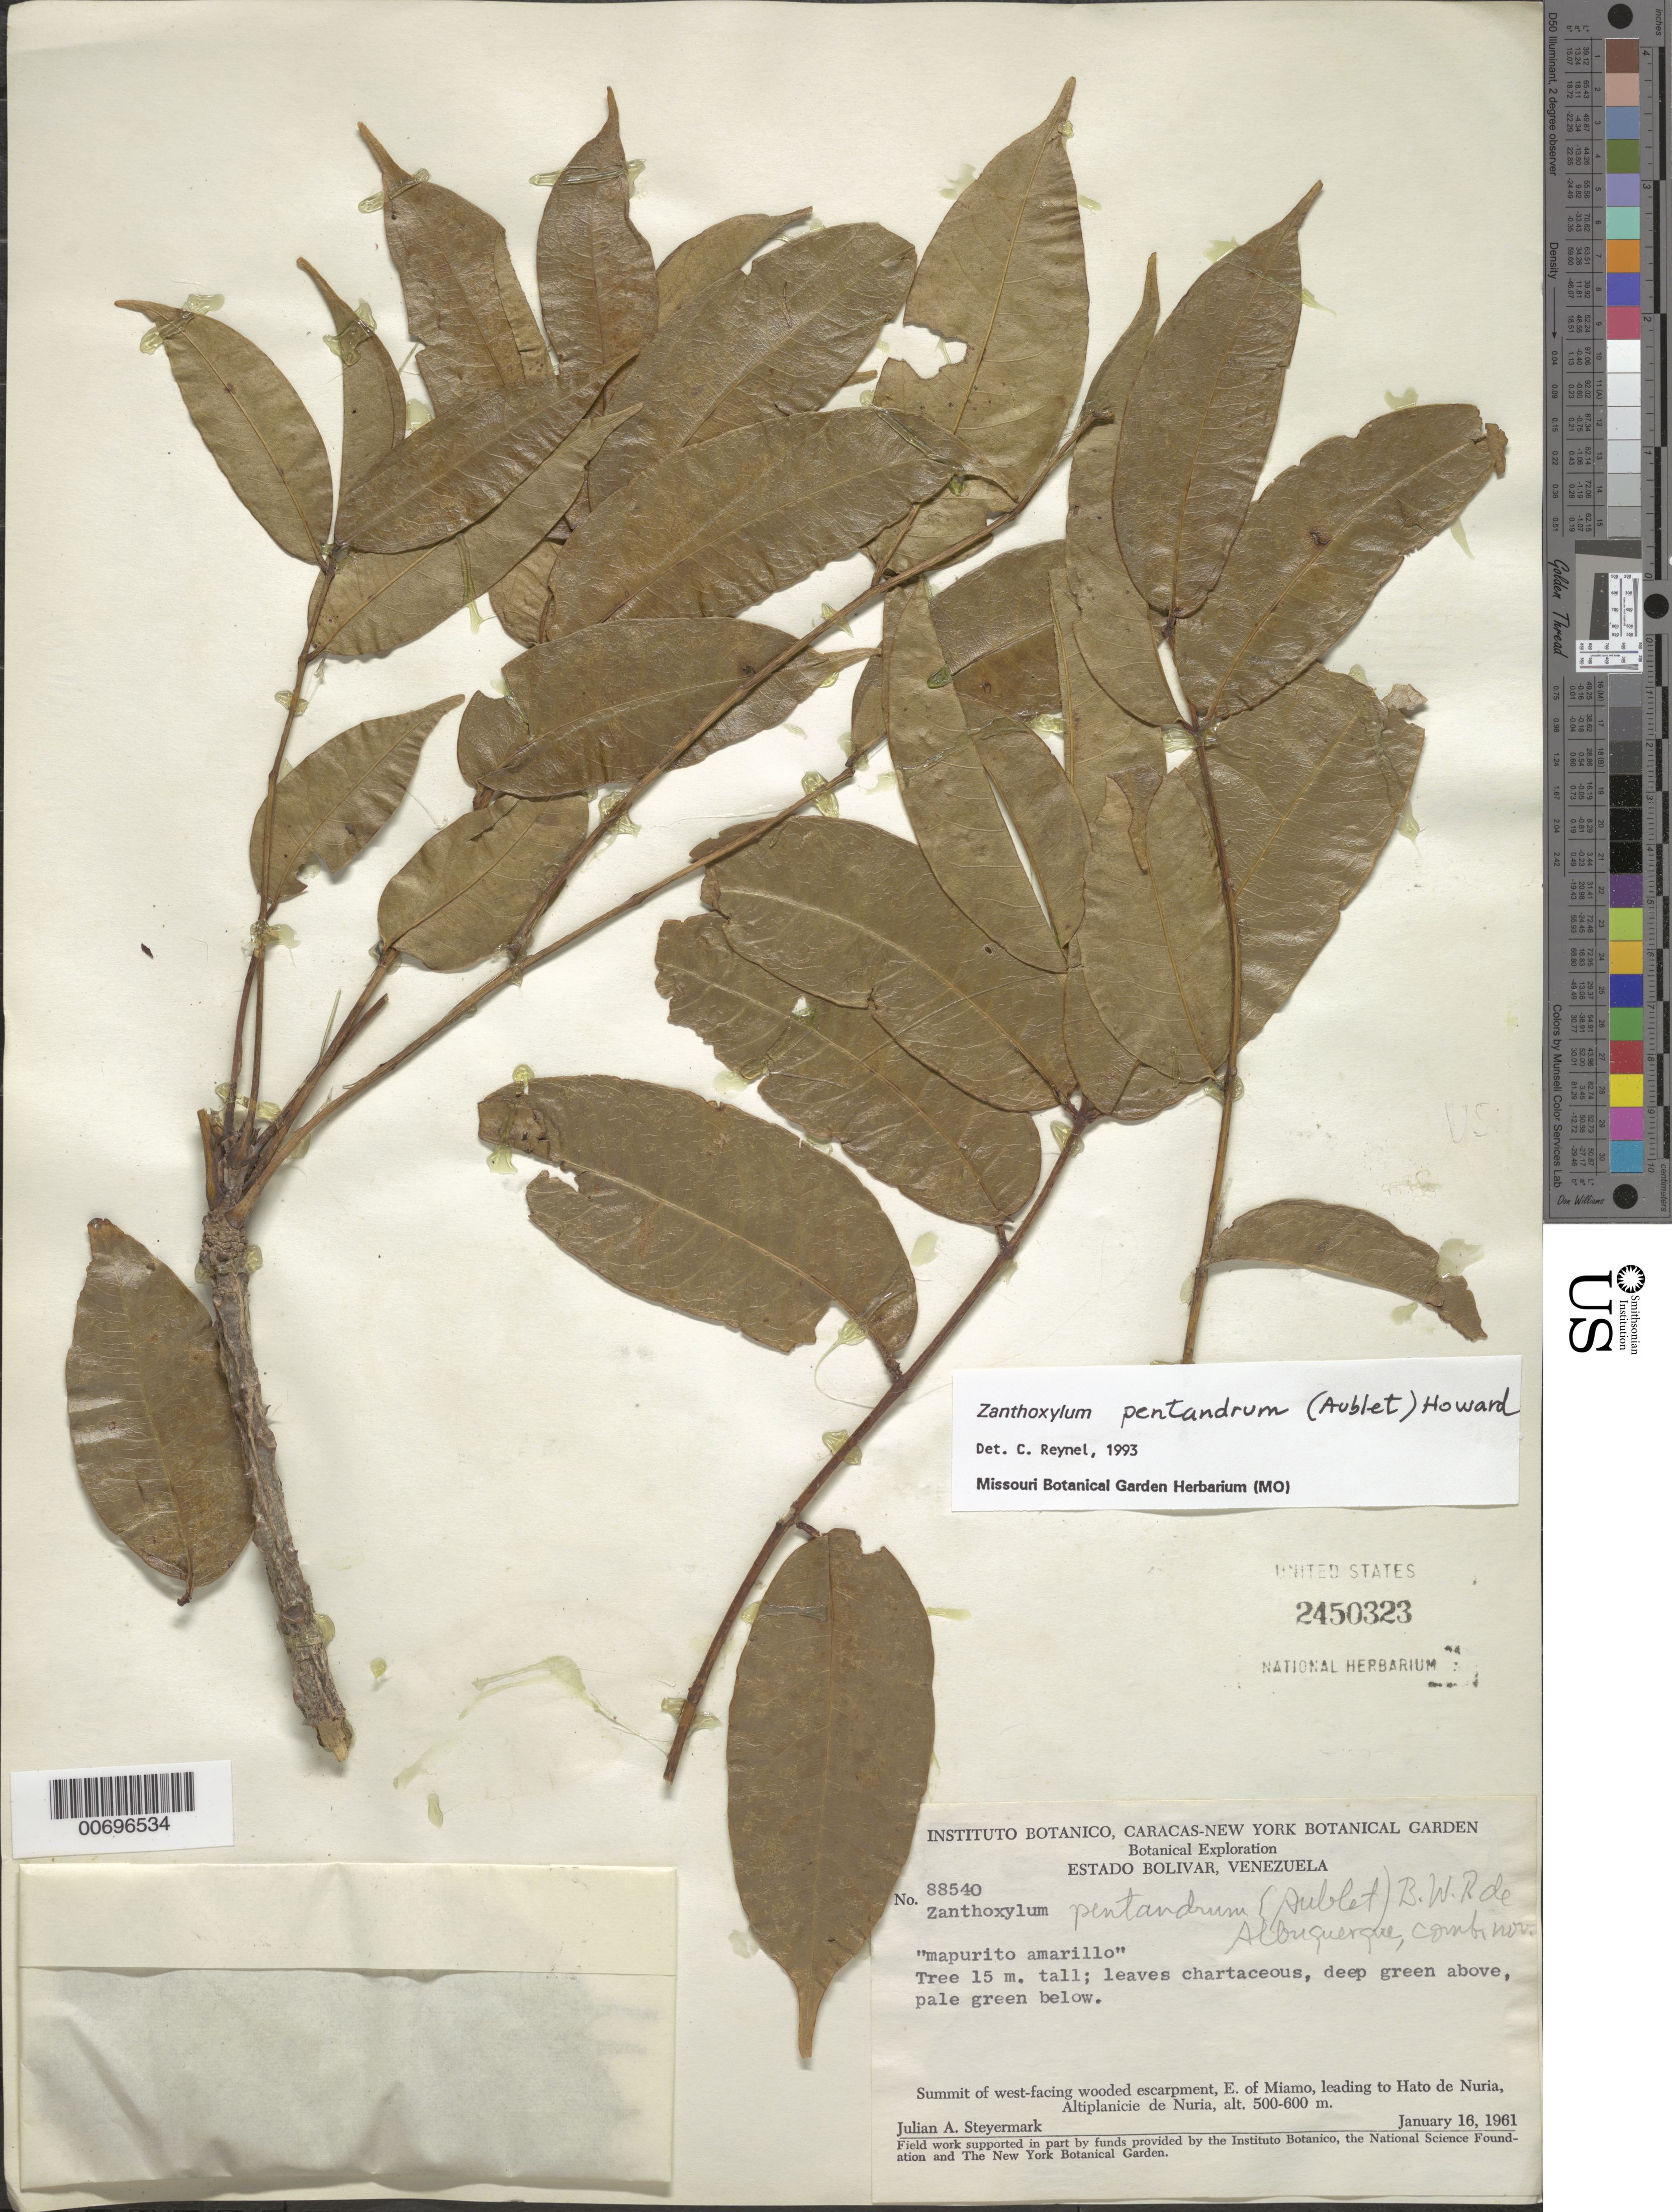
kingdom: Plantae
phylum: Tracheophyta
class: Magnoliopsida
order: Sapindales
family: Rutaceae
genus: Zanthoxylum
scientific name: Zanthoxylum pentandrum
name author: (Aubl.) R.A. Howard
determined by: Reynel, Carlos A., (MO), Missouri Botanical Garden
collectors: J. Steyermark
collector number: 88540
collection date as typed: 16-Jan-61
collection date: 1961-01-16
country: Venezuela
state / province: Bolívar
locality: Miamo, E of, leading to Hato de Nuria, Altiplanicie de Nuria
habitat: Summit of W facing wooded escarpment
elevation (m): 500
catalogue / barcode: US 2450323